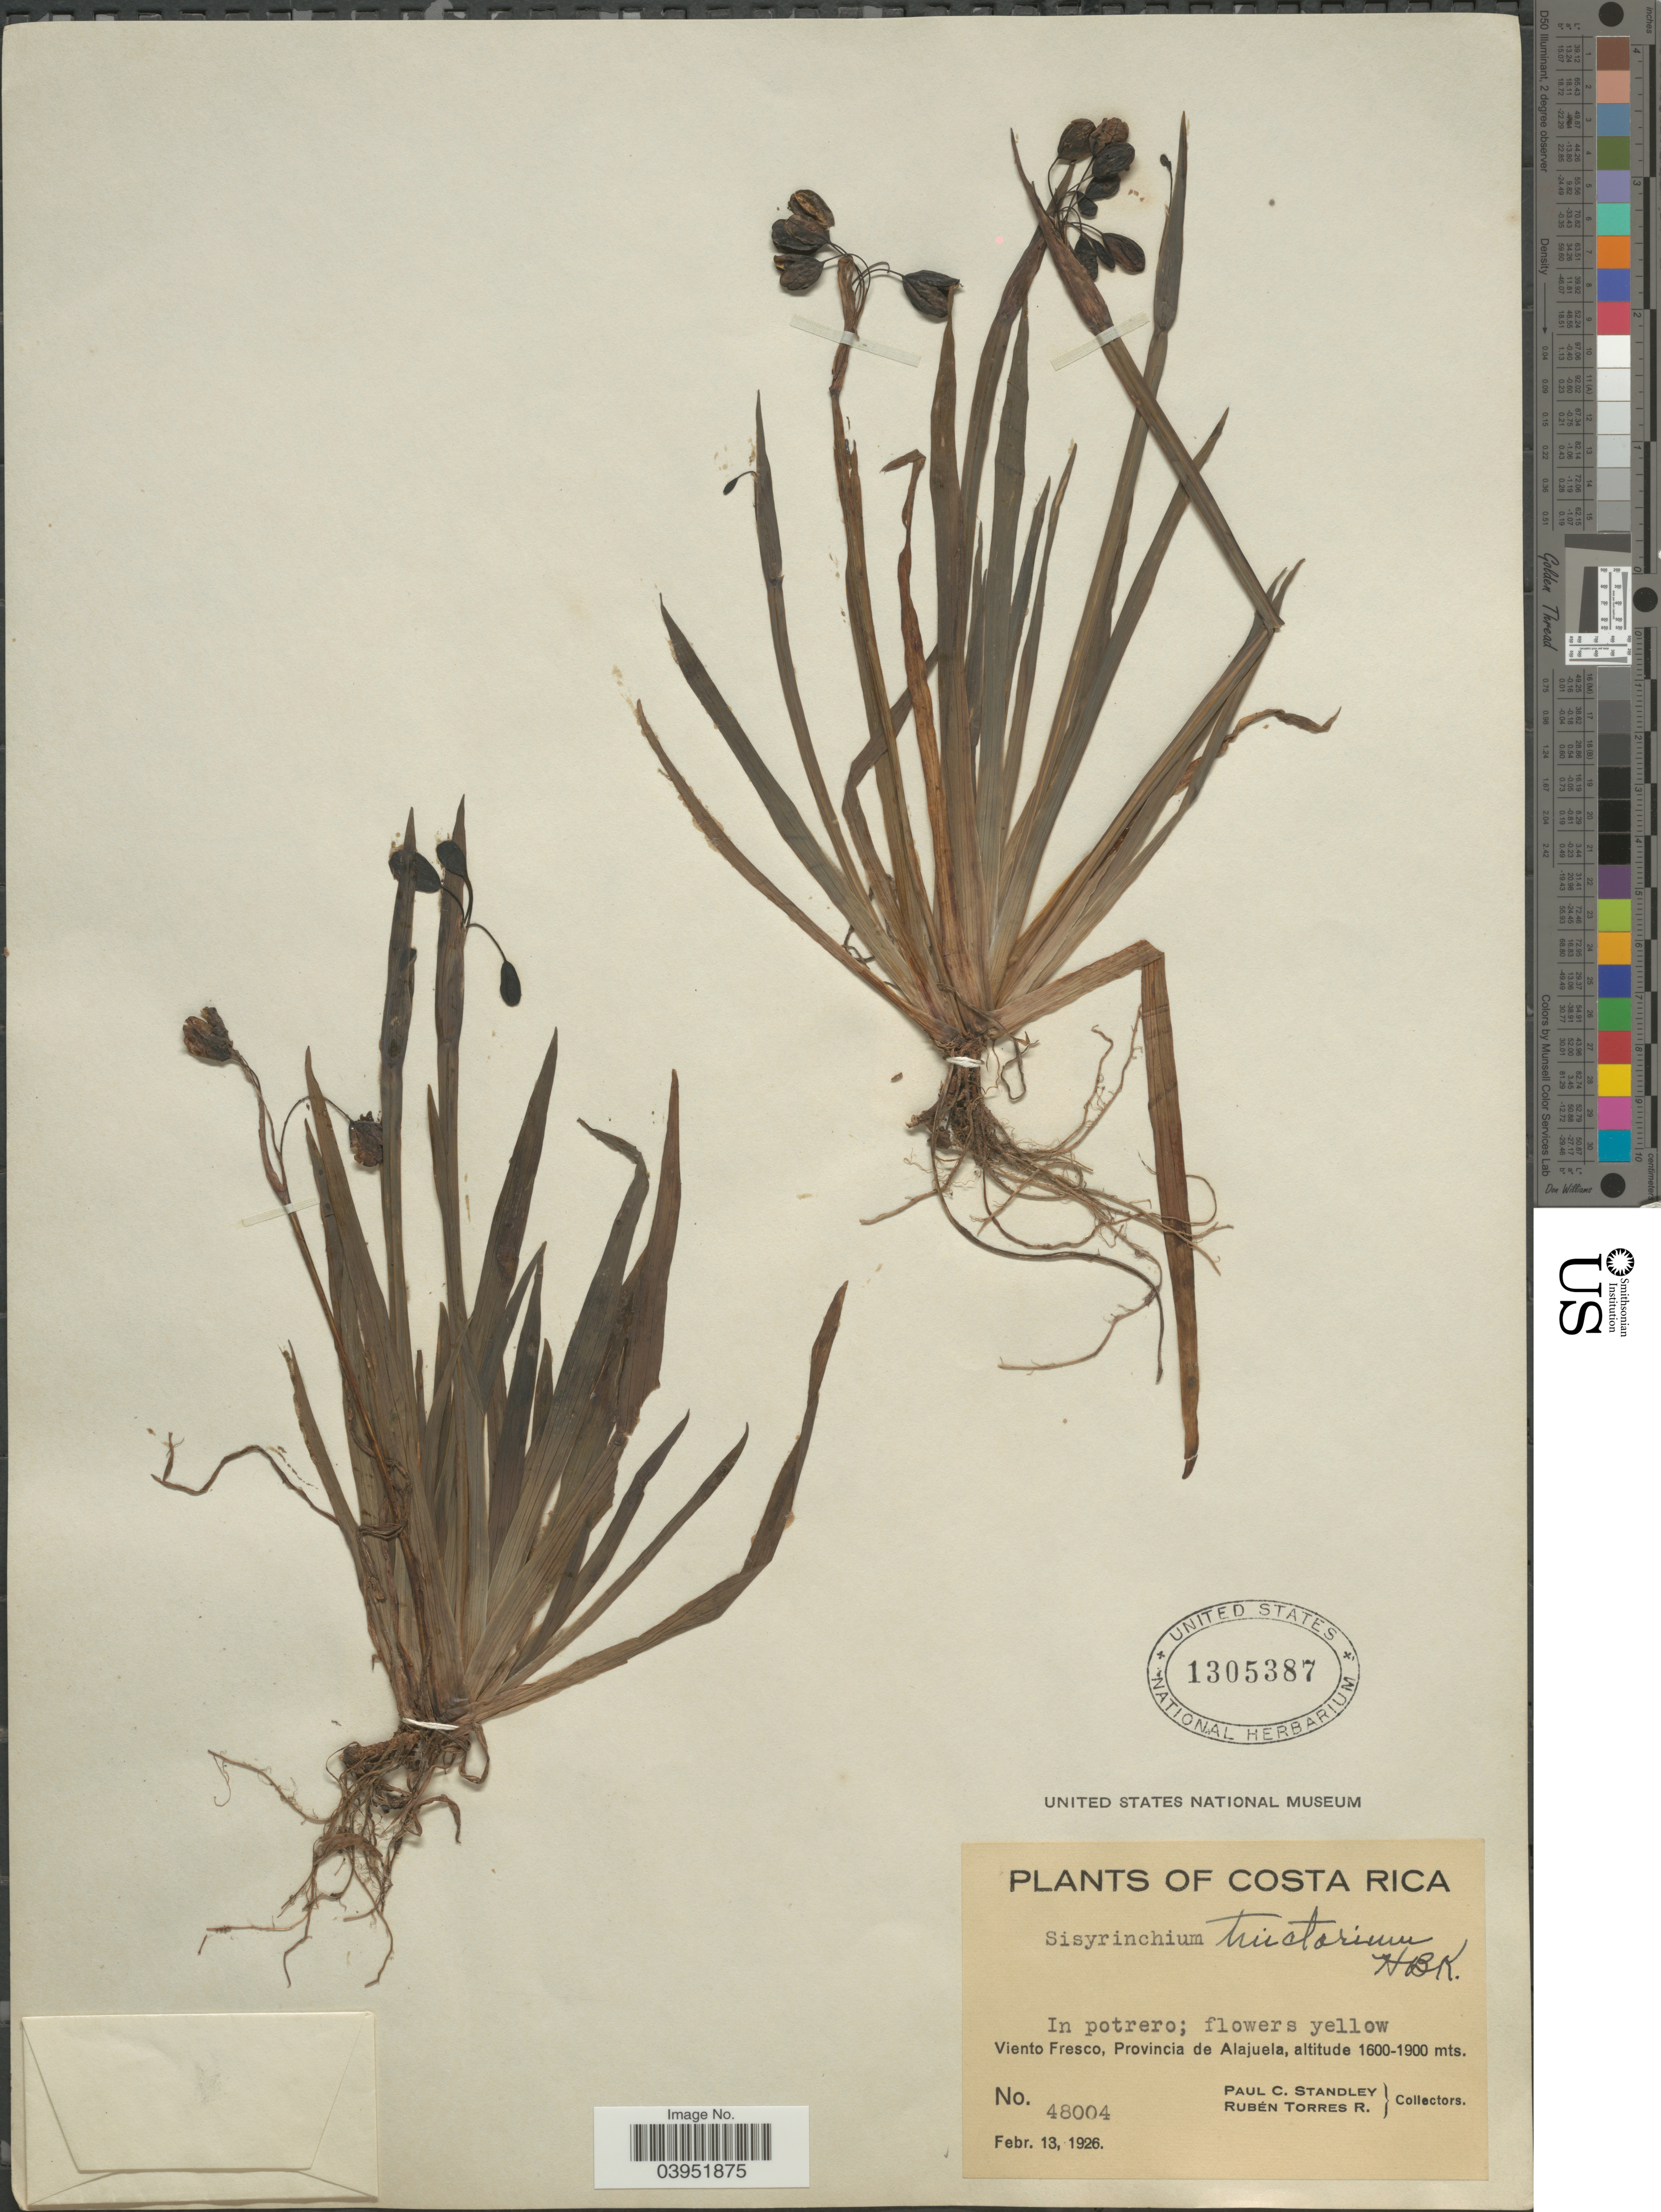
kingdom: Plantae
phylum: Tracheophyta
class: Liliopsida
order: Asparagales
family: Iridaceae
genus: Sisyrinchium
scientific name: Sisyrinchium tinctorium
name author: Kunth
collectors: P. C. Standley & R. Torres Rojas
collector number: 48004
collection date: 1926-02-13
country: Costa Rica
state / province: Alajuela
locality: In potrero; Viento Fresco.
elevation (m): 1600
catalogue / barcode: US 1305387